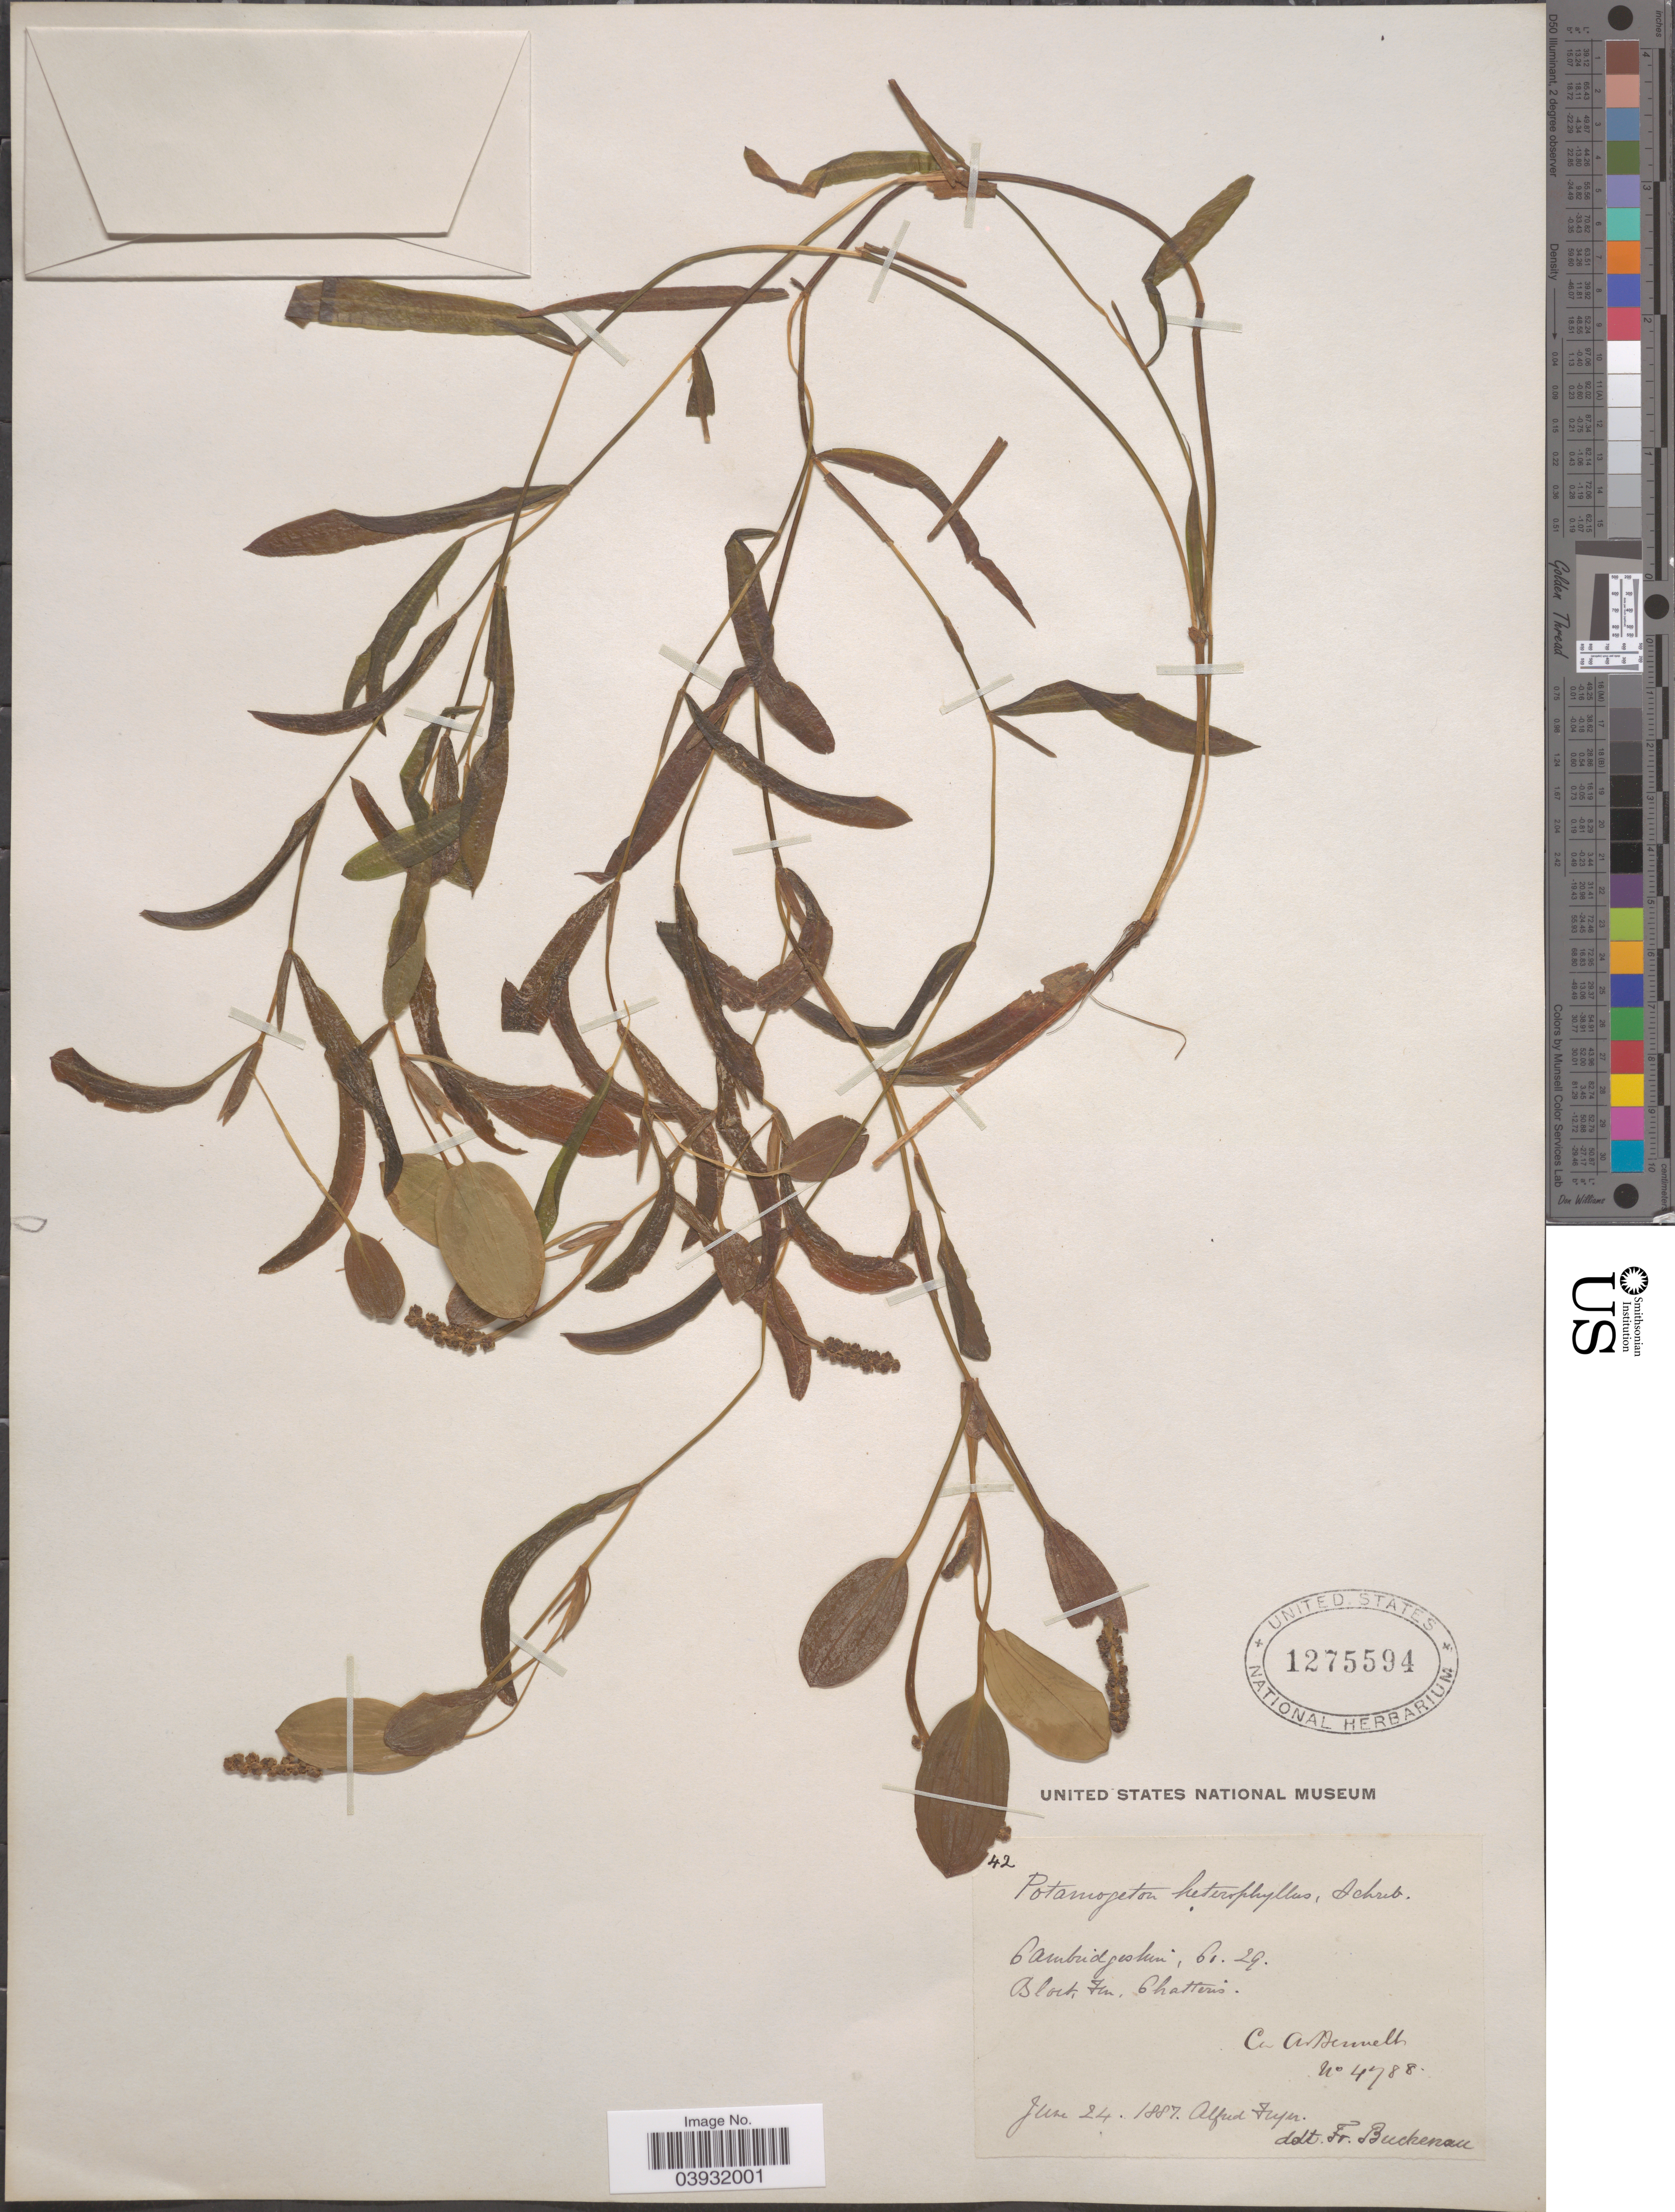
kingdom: Plantae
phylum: Tracheophyta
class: Liliopsida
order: Alismatales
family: Potamogetonaceae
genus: Potamogeton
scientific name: Potamogeton heterophyllus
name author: Schreb.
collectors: A. Fryer & A. Bennett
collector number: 4788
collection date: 1887-06-24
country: United Kingdom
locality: Cambridgeshire. Block Fen, Chatteris.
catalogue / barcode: US 1275594